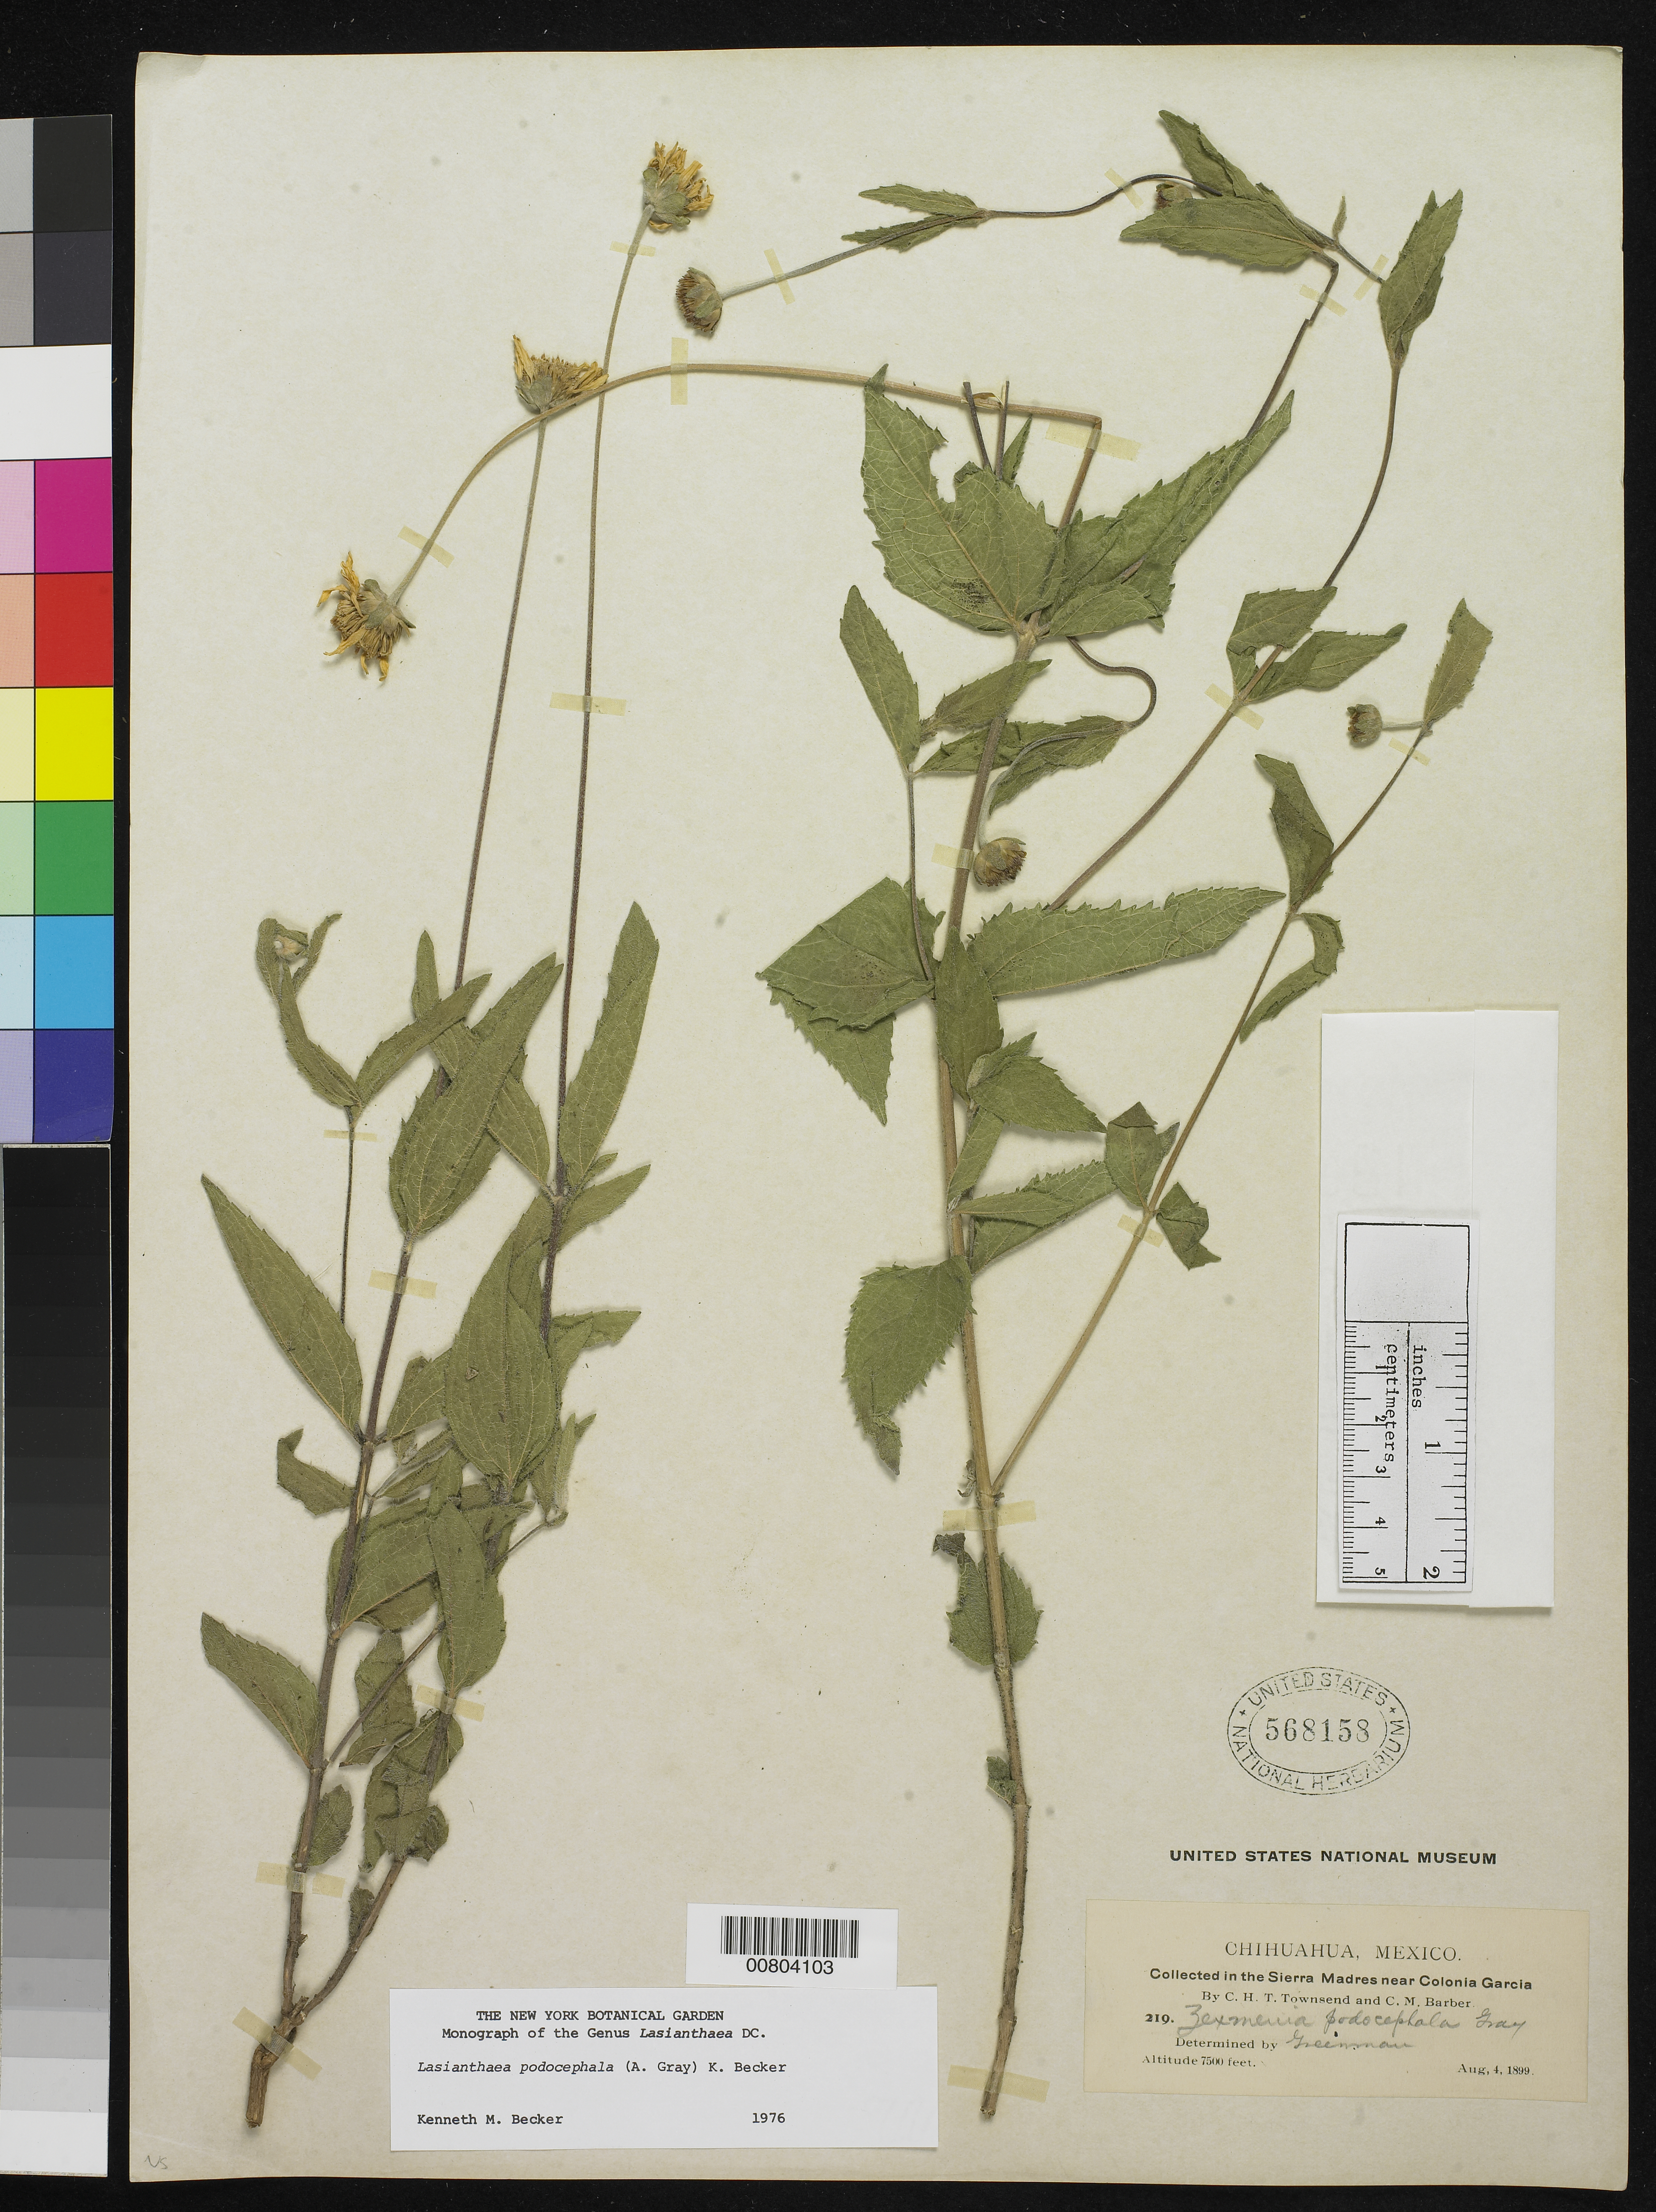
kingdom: Plantae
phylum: Tracheophyta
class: Magnoliopsida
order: Asterales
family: Asteraceae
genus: Lasianthaea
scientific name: Lasianthaea podocephala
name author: (A. Gray) K.M. Becker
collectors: C. H. T. Townsend & C. Barber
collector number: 219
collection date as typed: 04 Aug 1899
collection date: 1899-08-04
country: Mexico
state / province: Chihuahua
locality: Sierra Madre near Colonia García, Chihuahua.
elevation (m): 2286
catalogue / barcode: US 568158